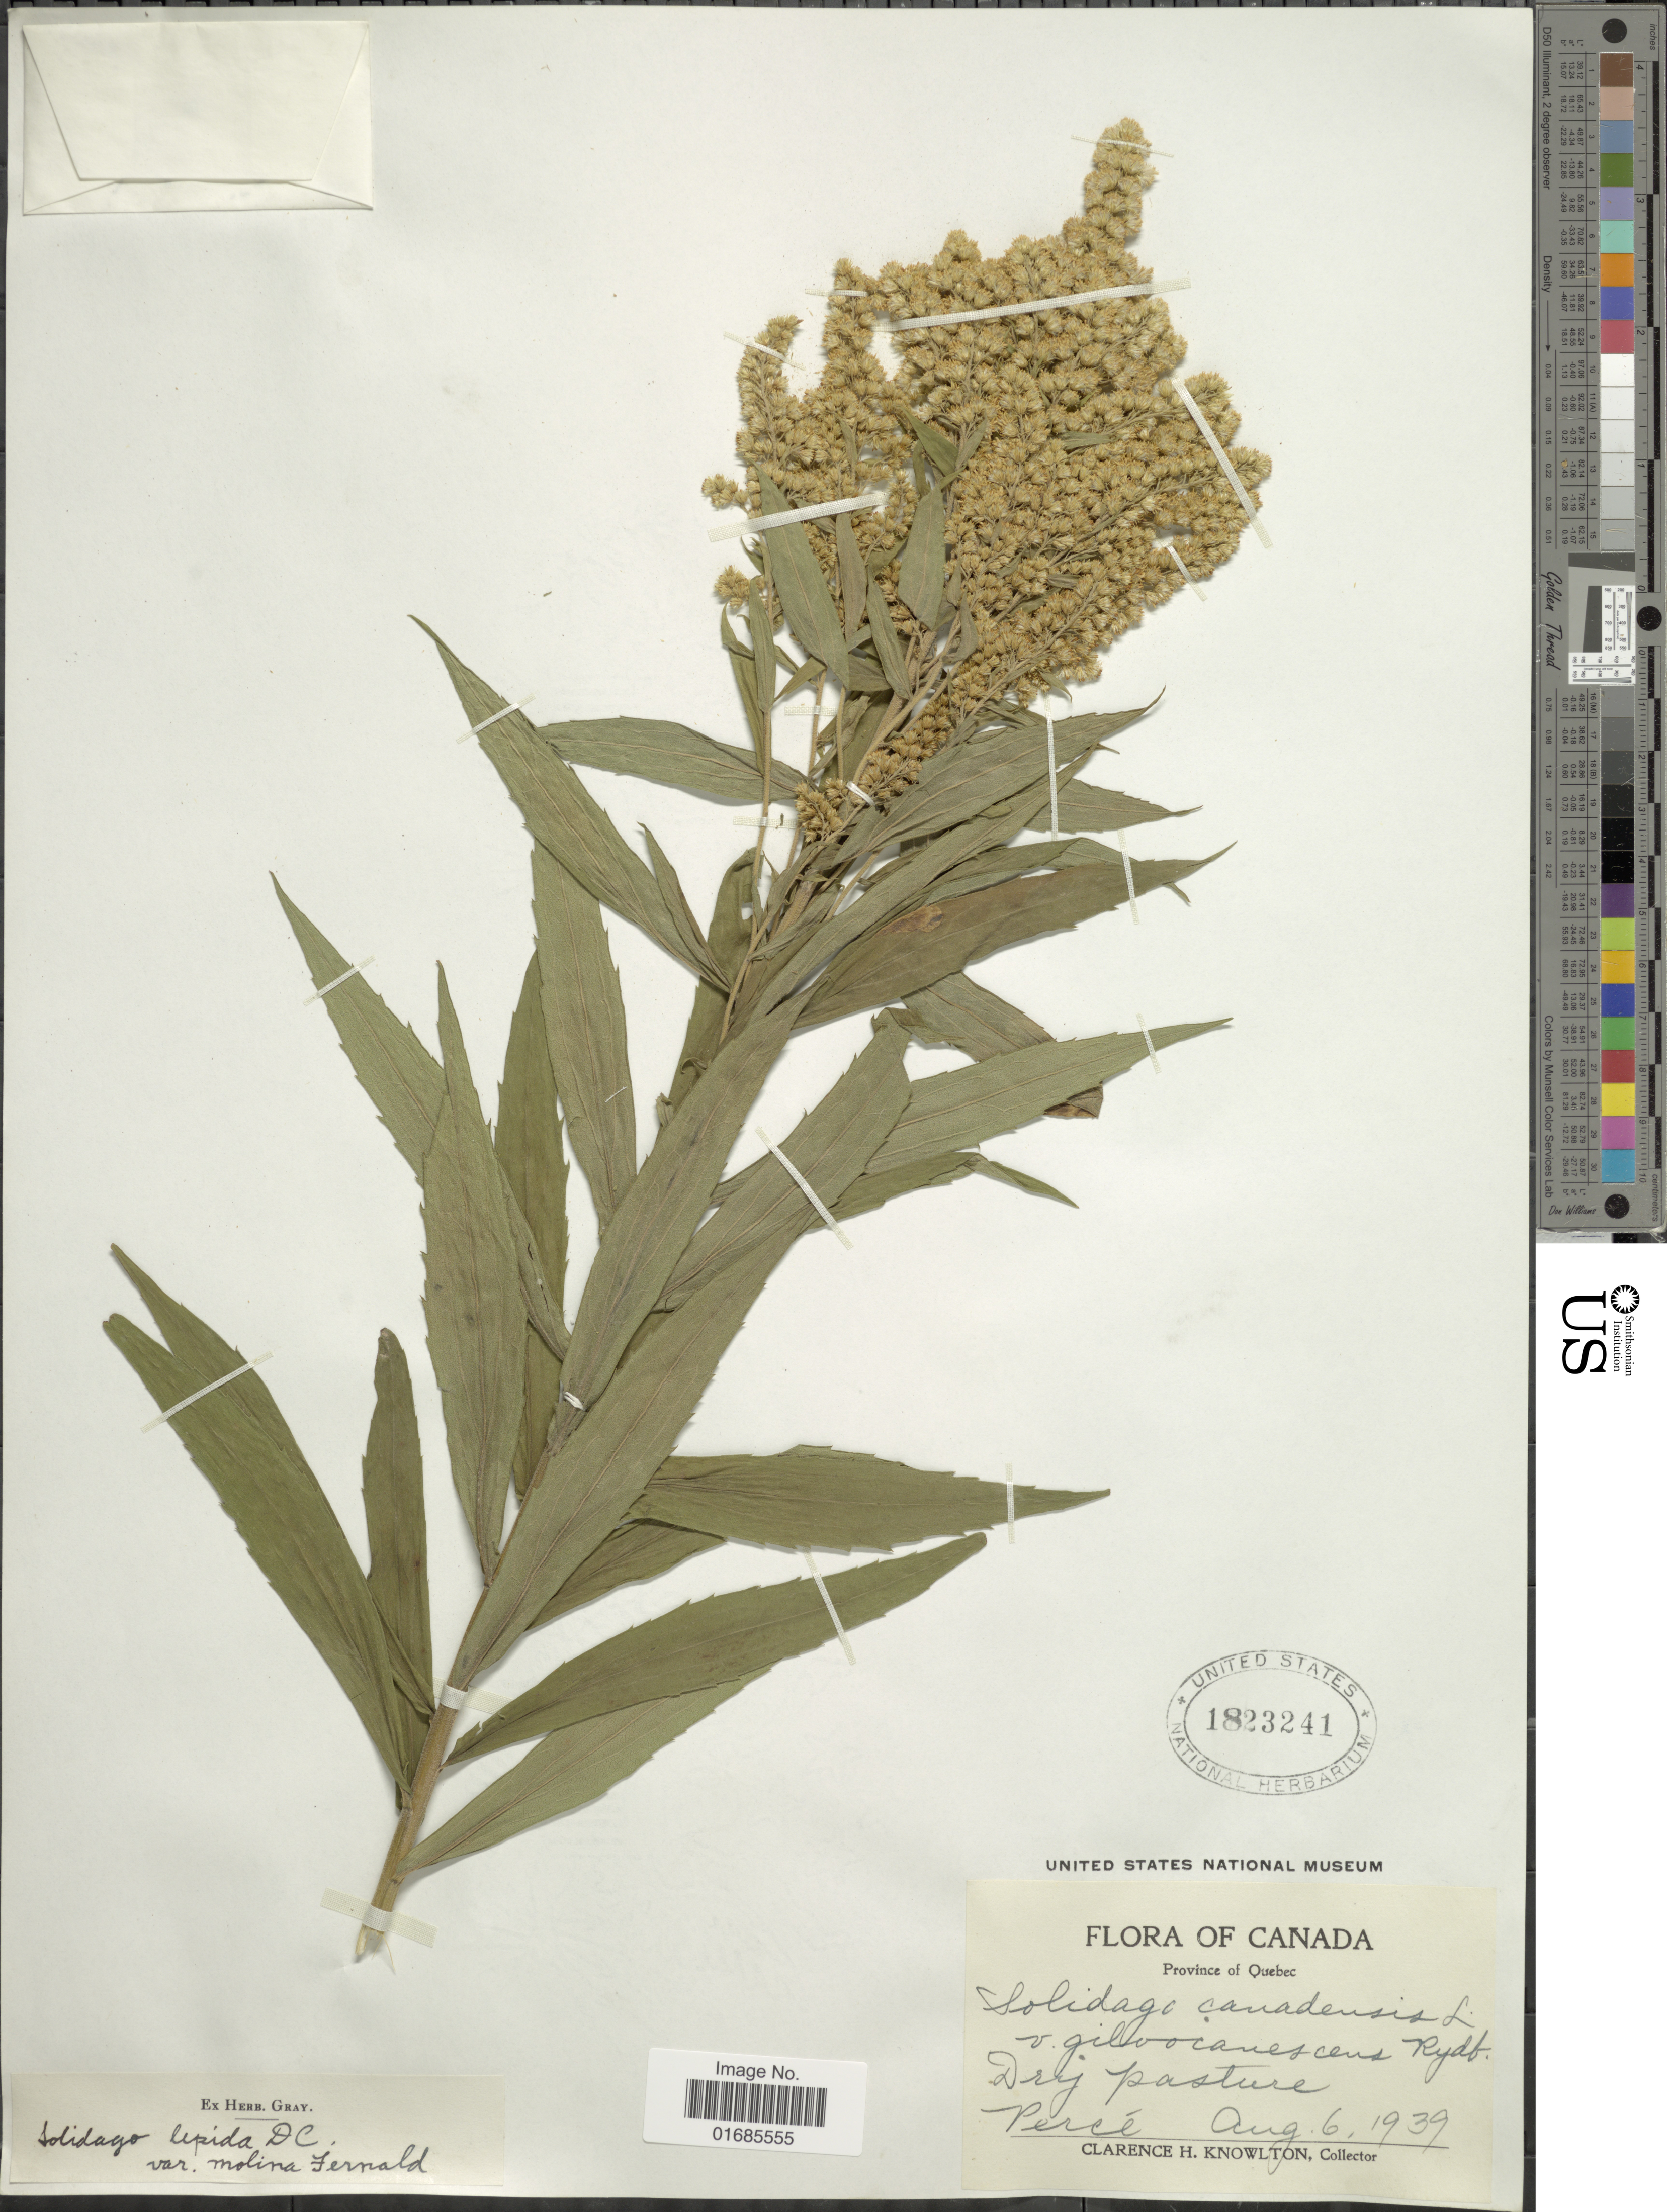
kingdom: Plantae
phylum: Tracheophyta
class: Magnoliopsida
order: Asterales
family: Asteraceae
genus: Solidago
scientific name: Solidago canadensis var. salebrosa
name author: (Piper) M.E. Jones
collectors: C. H. Knowlton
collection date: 1939-08-06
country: Canada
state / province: Quebec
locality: Perce [unsure placement]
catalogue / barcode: US 1823241